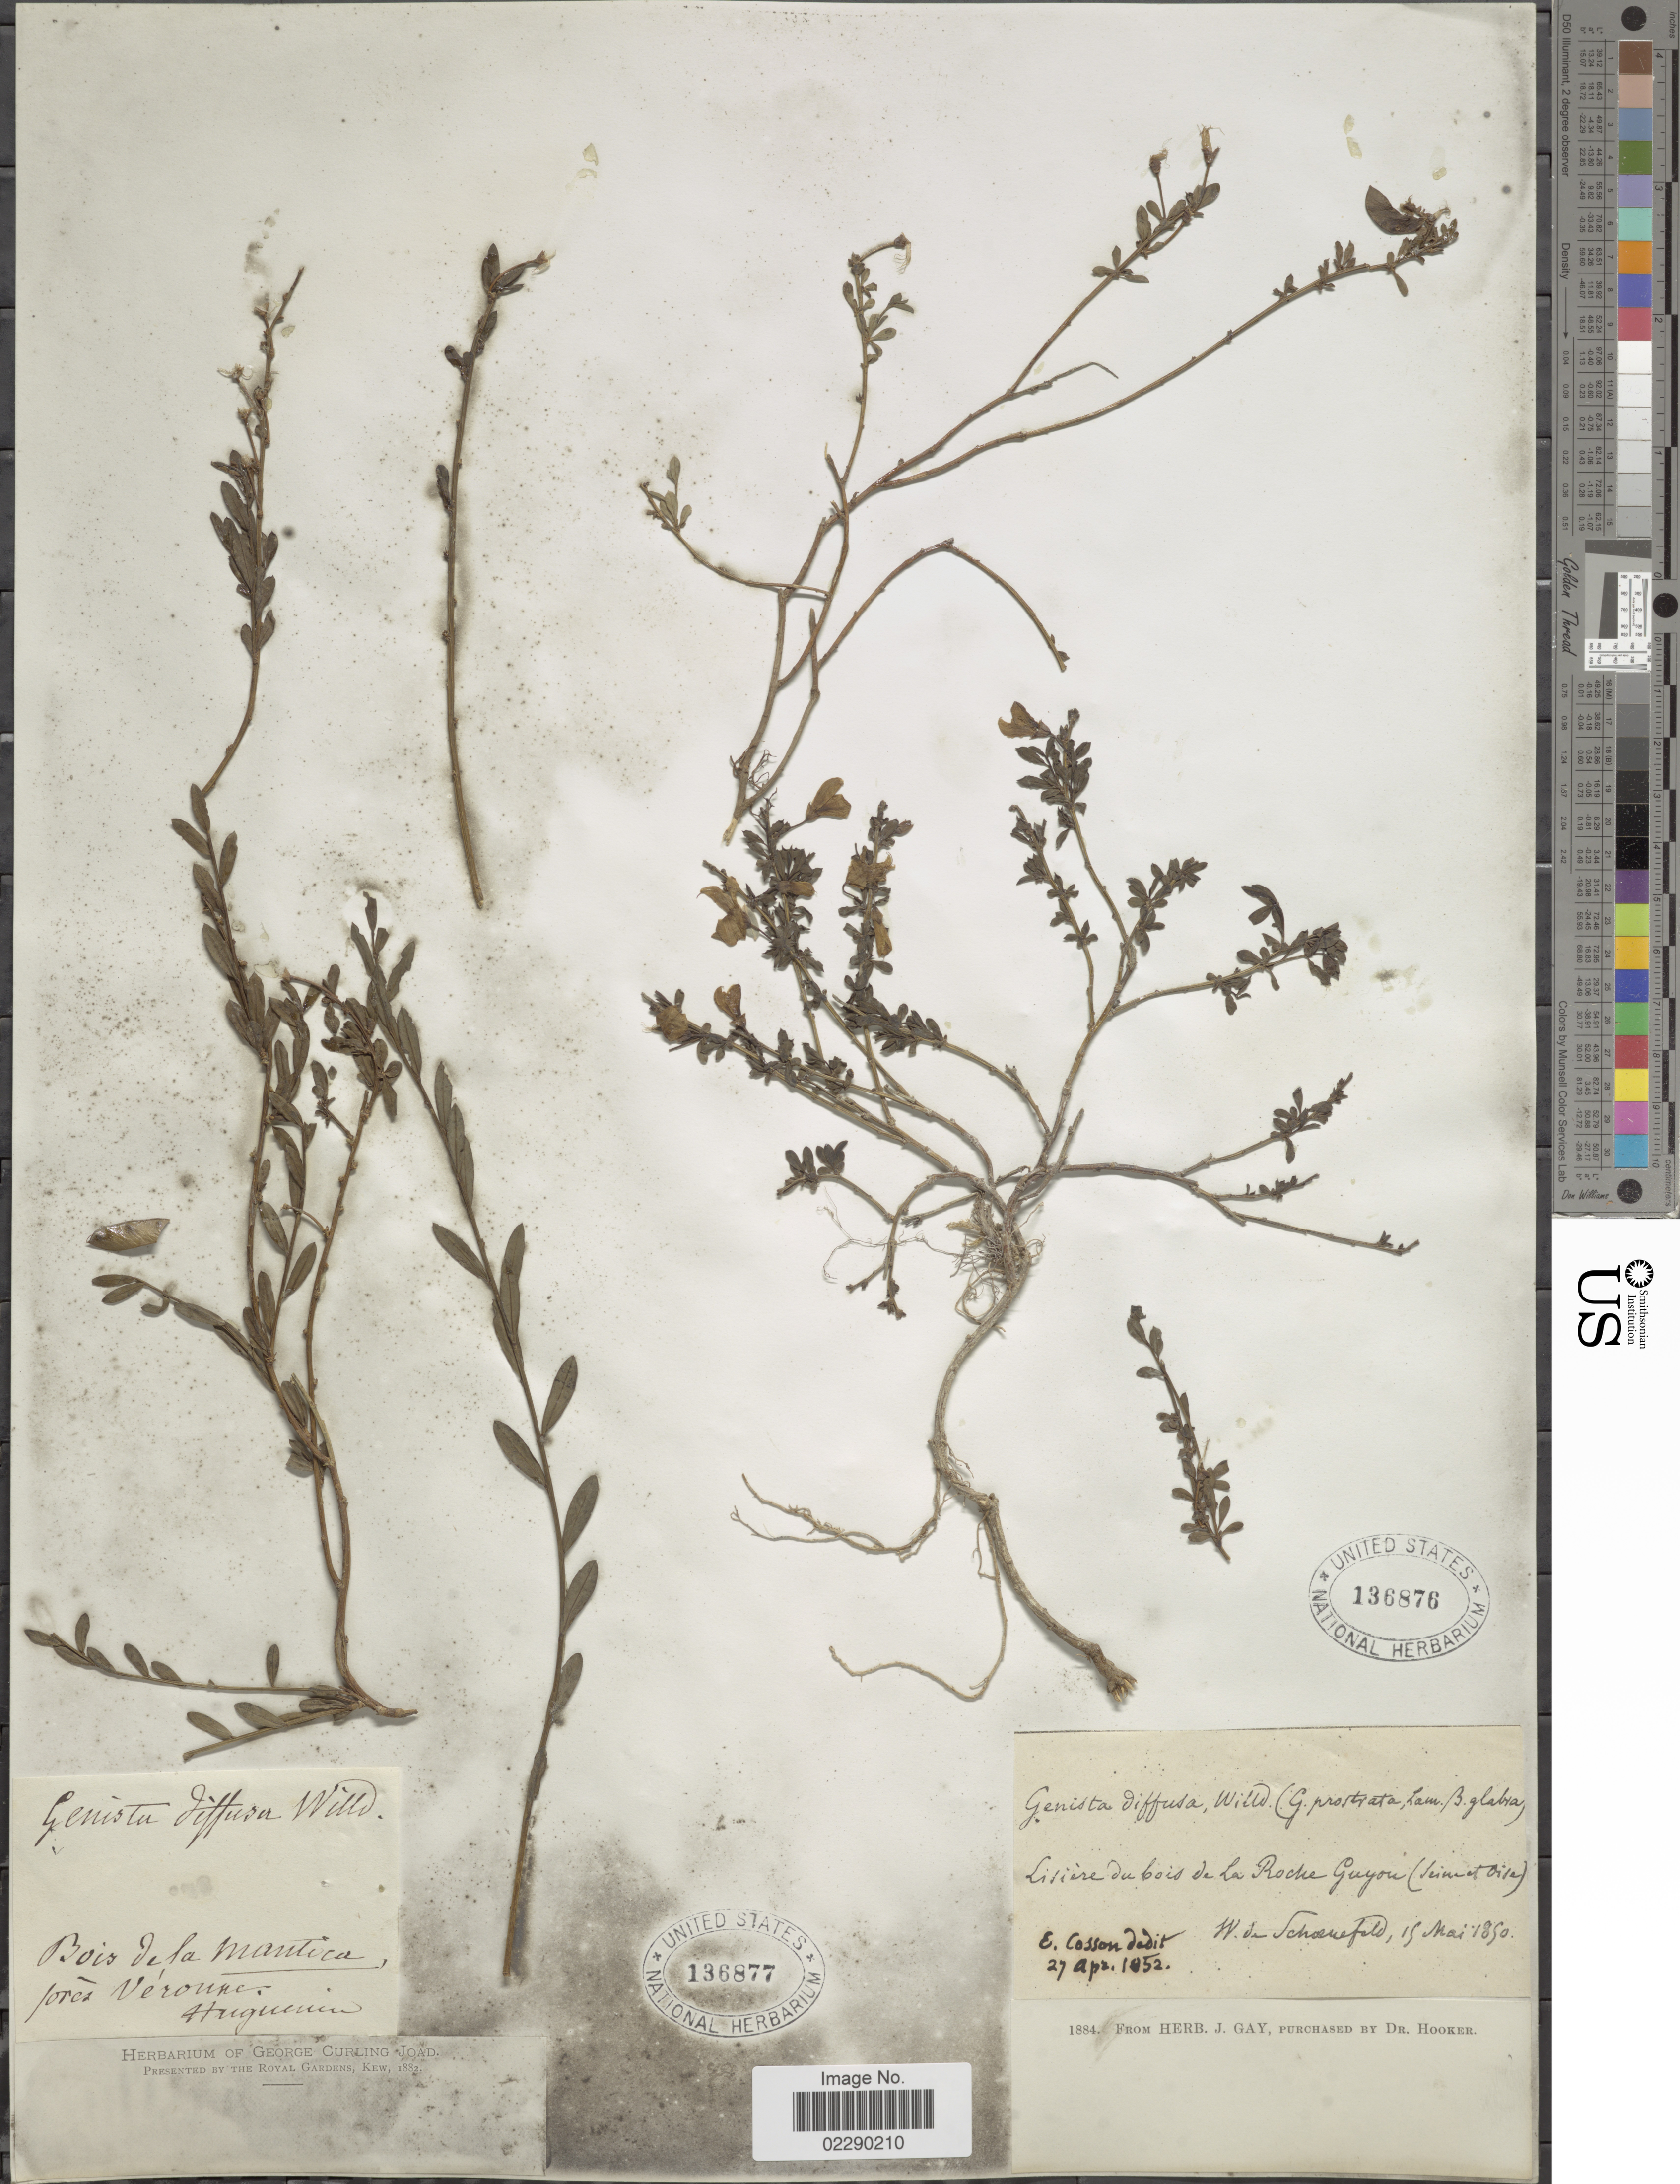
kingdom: Plantae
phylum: Tracheophyta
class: Magnoliopsida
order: Fabales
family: Fabaceae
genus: Cytisus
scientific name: Cytisus decumbens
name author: (Durande) Spach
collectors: W. Schoenefeld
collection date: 1890-05-19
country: France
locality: Lisiere du bois de La Roche Guyon (Seine of Oise) [interpreted]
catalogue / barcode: US 136876-2